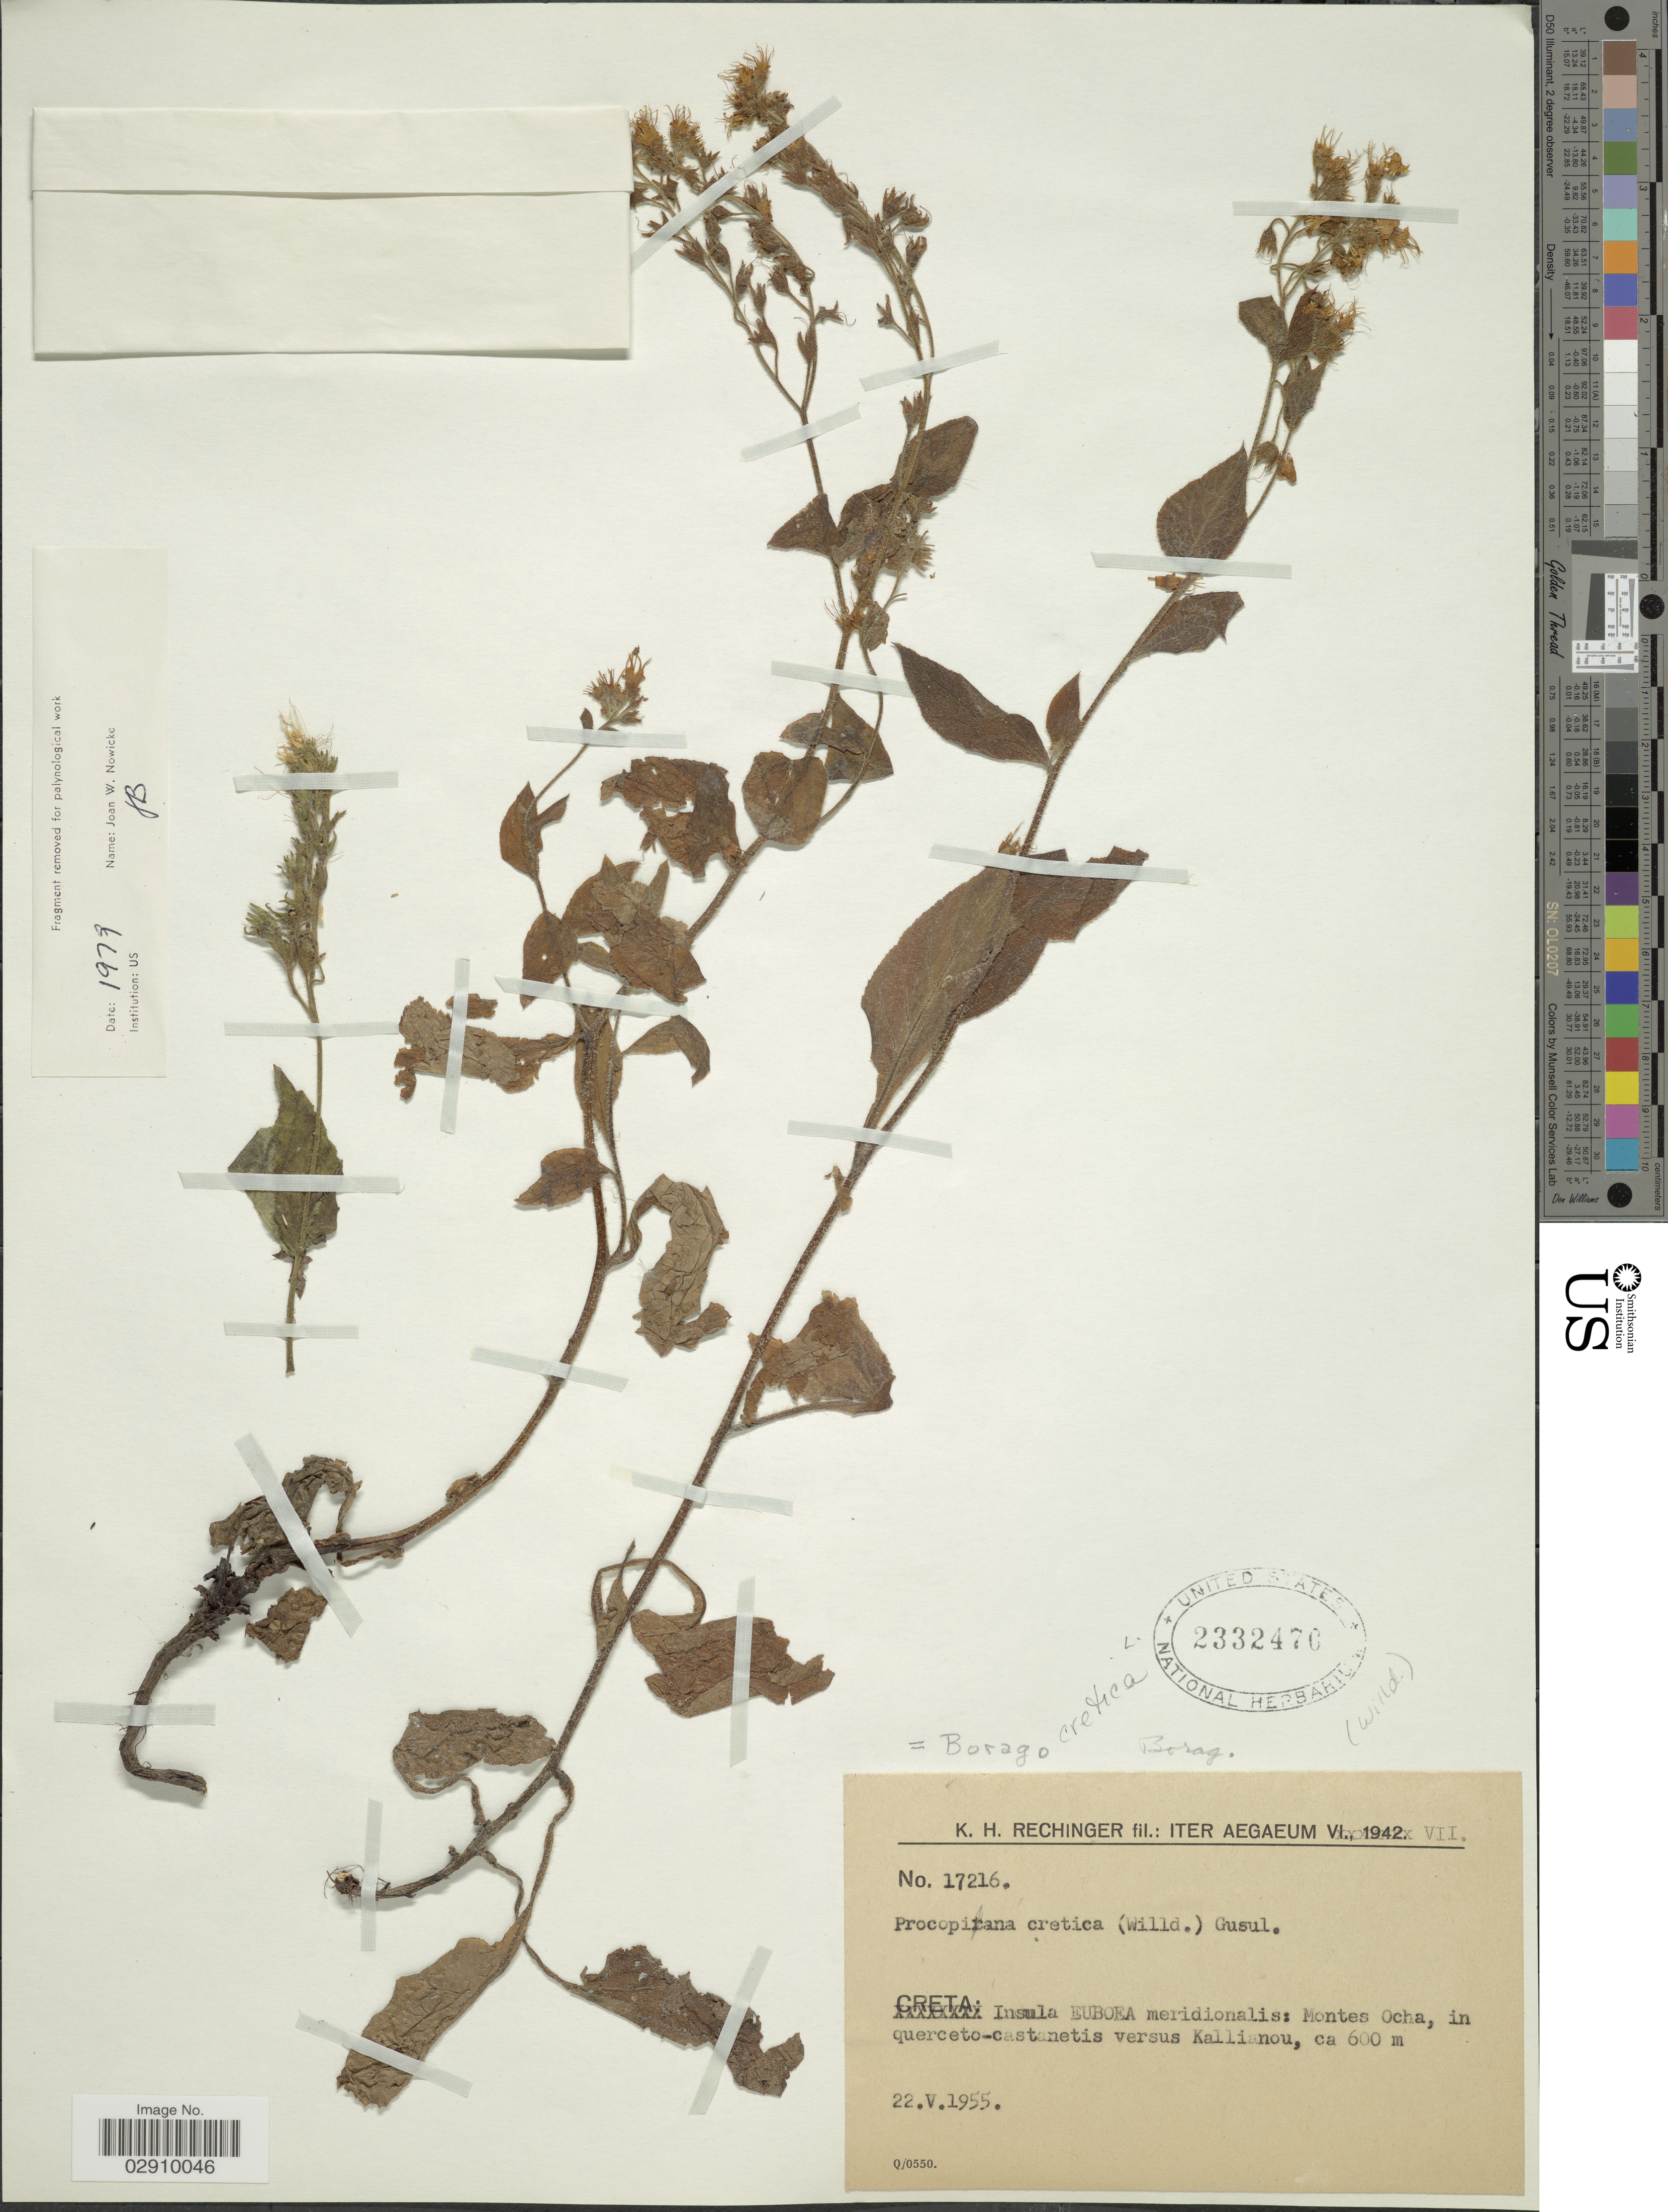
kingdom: Plantae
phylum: Tracheophyta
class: Magnoliopsida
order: Boraginales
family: Boraginaceae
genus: Borago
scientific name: Borago cretica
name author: Willd.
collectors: K. H. Rechinger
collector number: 17216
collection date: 1955-05-22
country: Greece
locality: Creta, Insula Euboea meridionalis, Montes Ocha, in querceto-castanetis versus Kallianou.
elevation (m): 600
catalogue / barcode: US 2332470